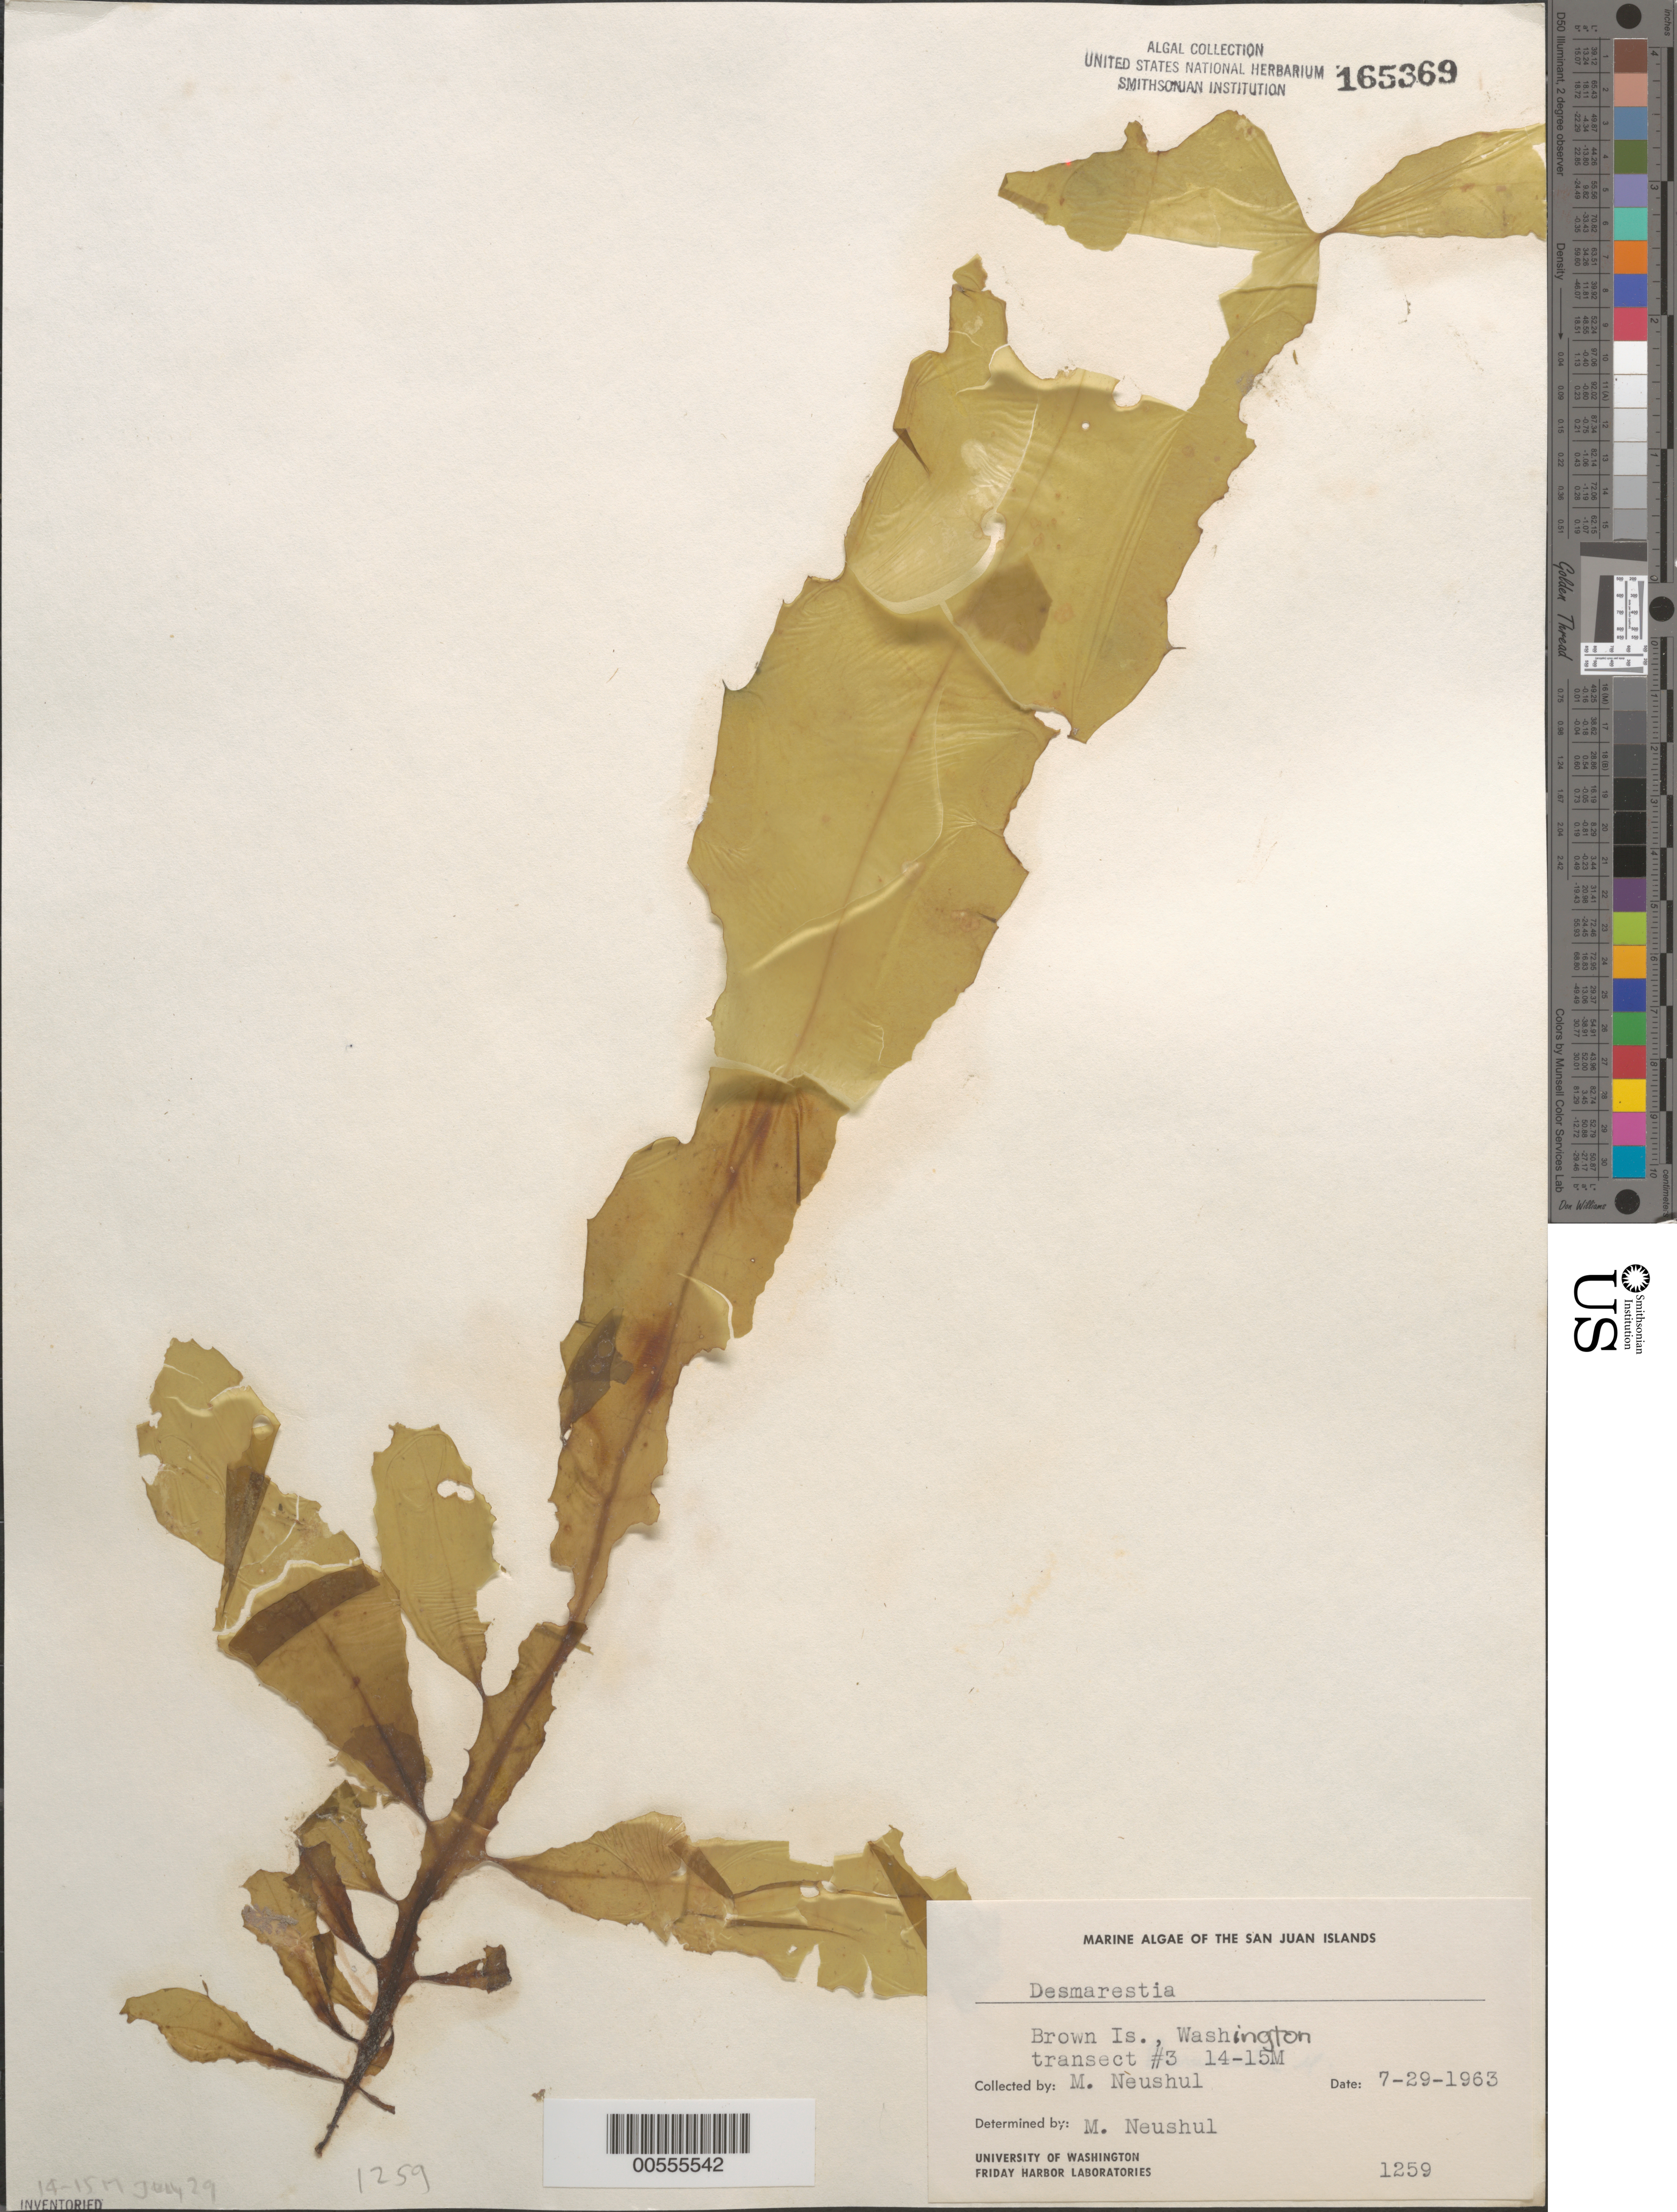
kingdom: Chromista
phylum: Ochrophyta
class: Phaeophyceae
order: Desmarestiales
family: Desmarestiaceae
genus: Desmarestia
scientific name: Desmarestia sp.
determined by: Neushul, M.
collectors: M. Neushul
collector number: Neushul 1259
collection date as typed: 29 Jul 1963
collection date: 1963-07-29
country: United States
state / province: Washington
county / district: San Juan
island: Brown Island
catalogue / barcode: US 165369